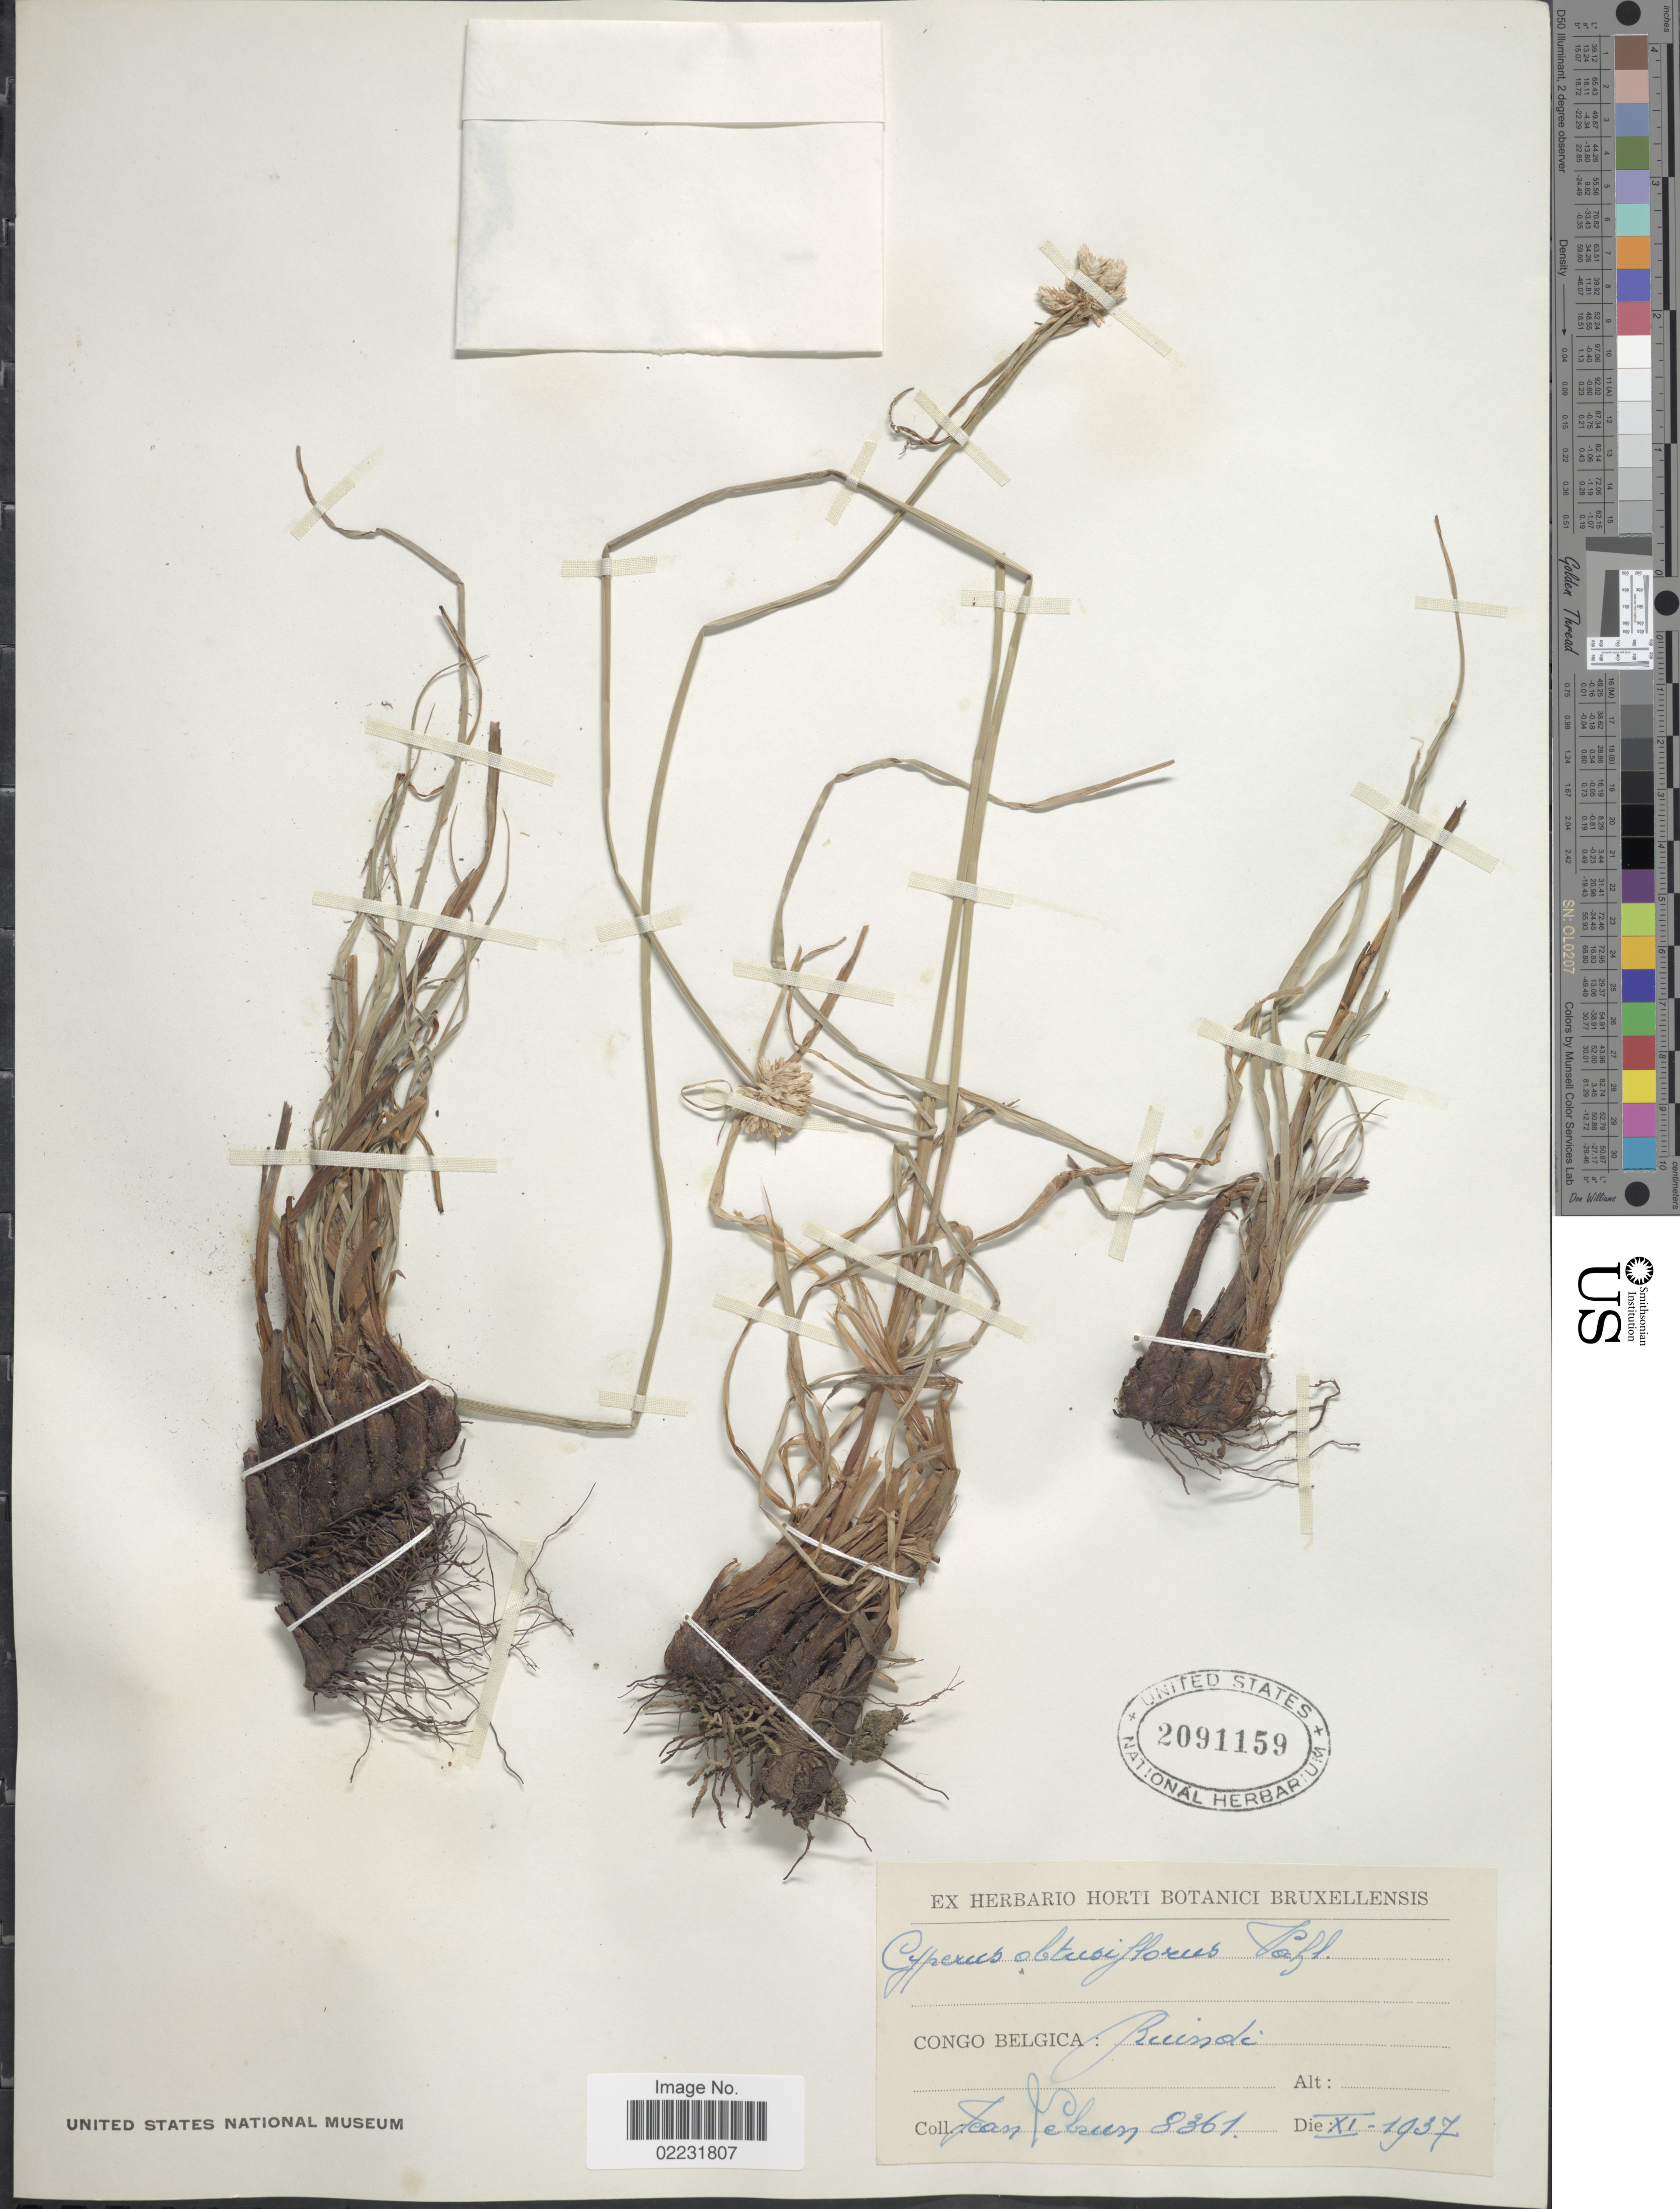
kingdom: Plantae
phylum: Tracheophyta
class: Liliopsida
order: Poales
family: Cyperaceae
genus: Cyperus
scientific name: Cyperus obtusiflorus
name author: Vahl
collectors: J. A. Lebrun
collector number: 8361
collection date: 1937-11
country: Congo, Democratic Republic of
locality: Congo Belgica: Ruindi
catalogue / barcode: US 2091159